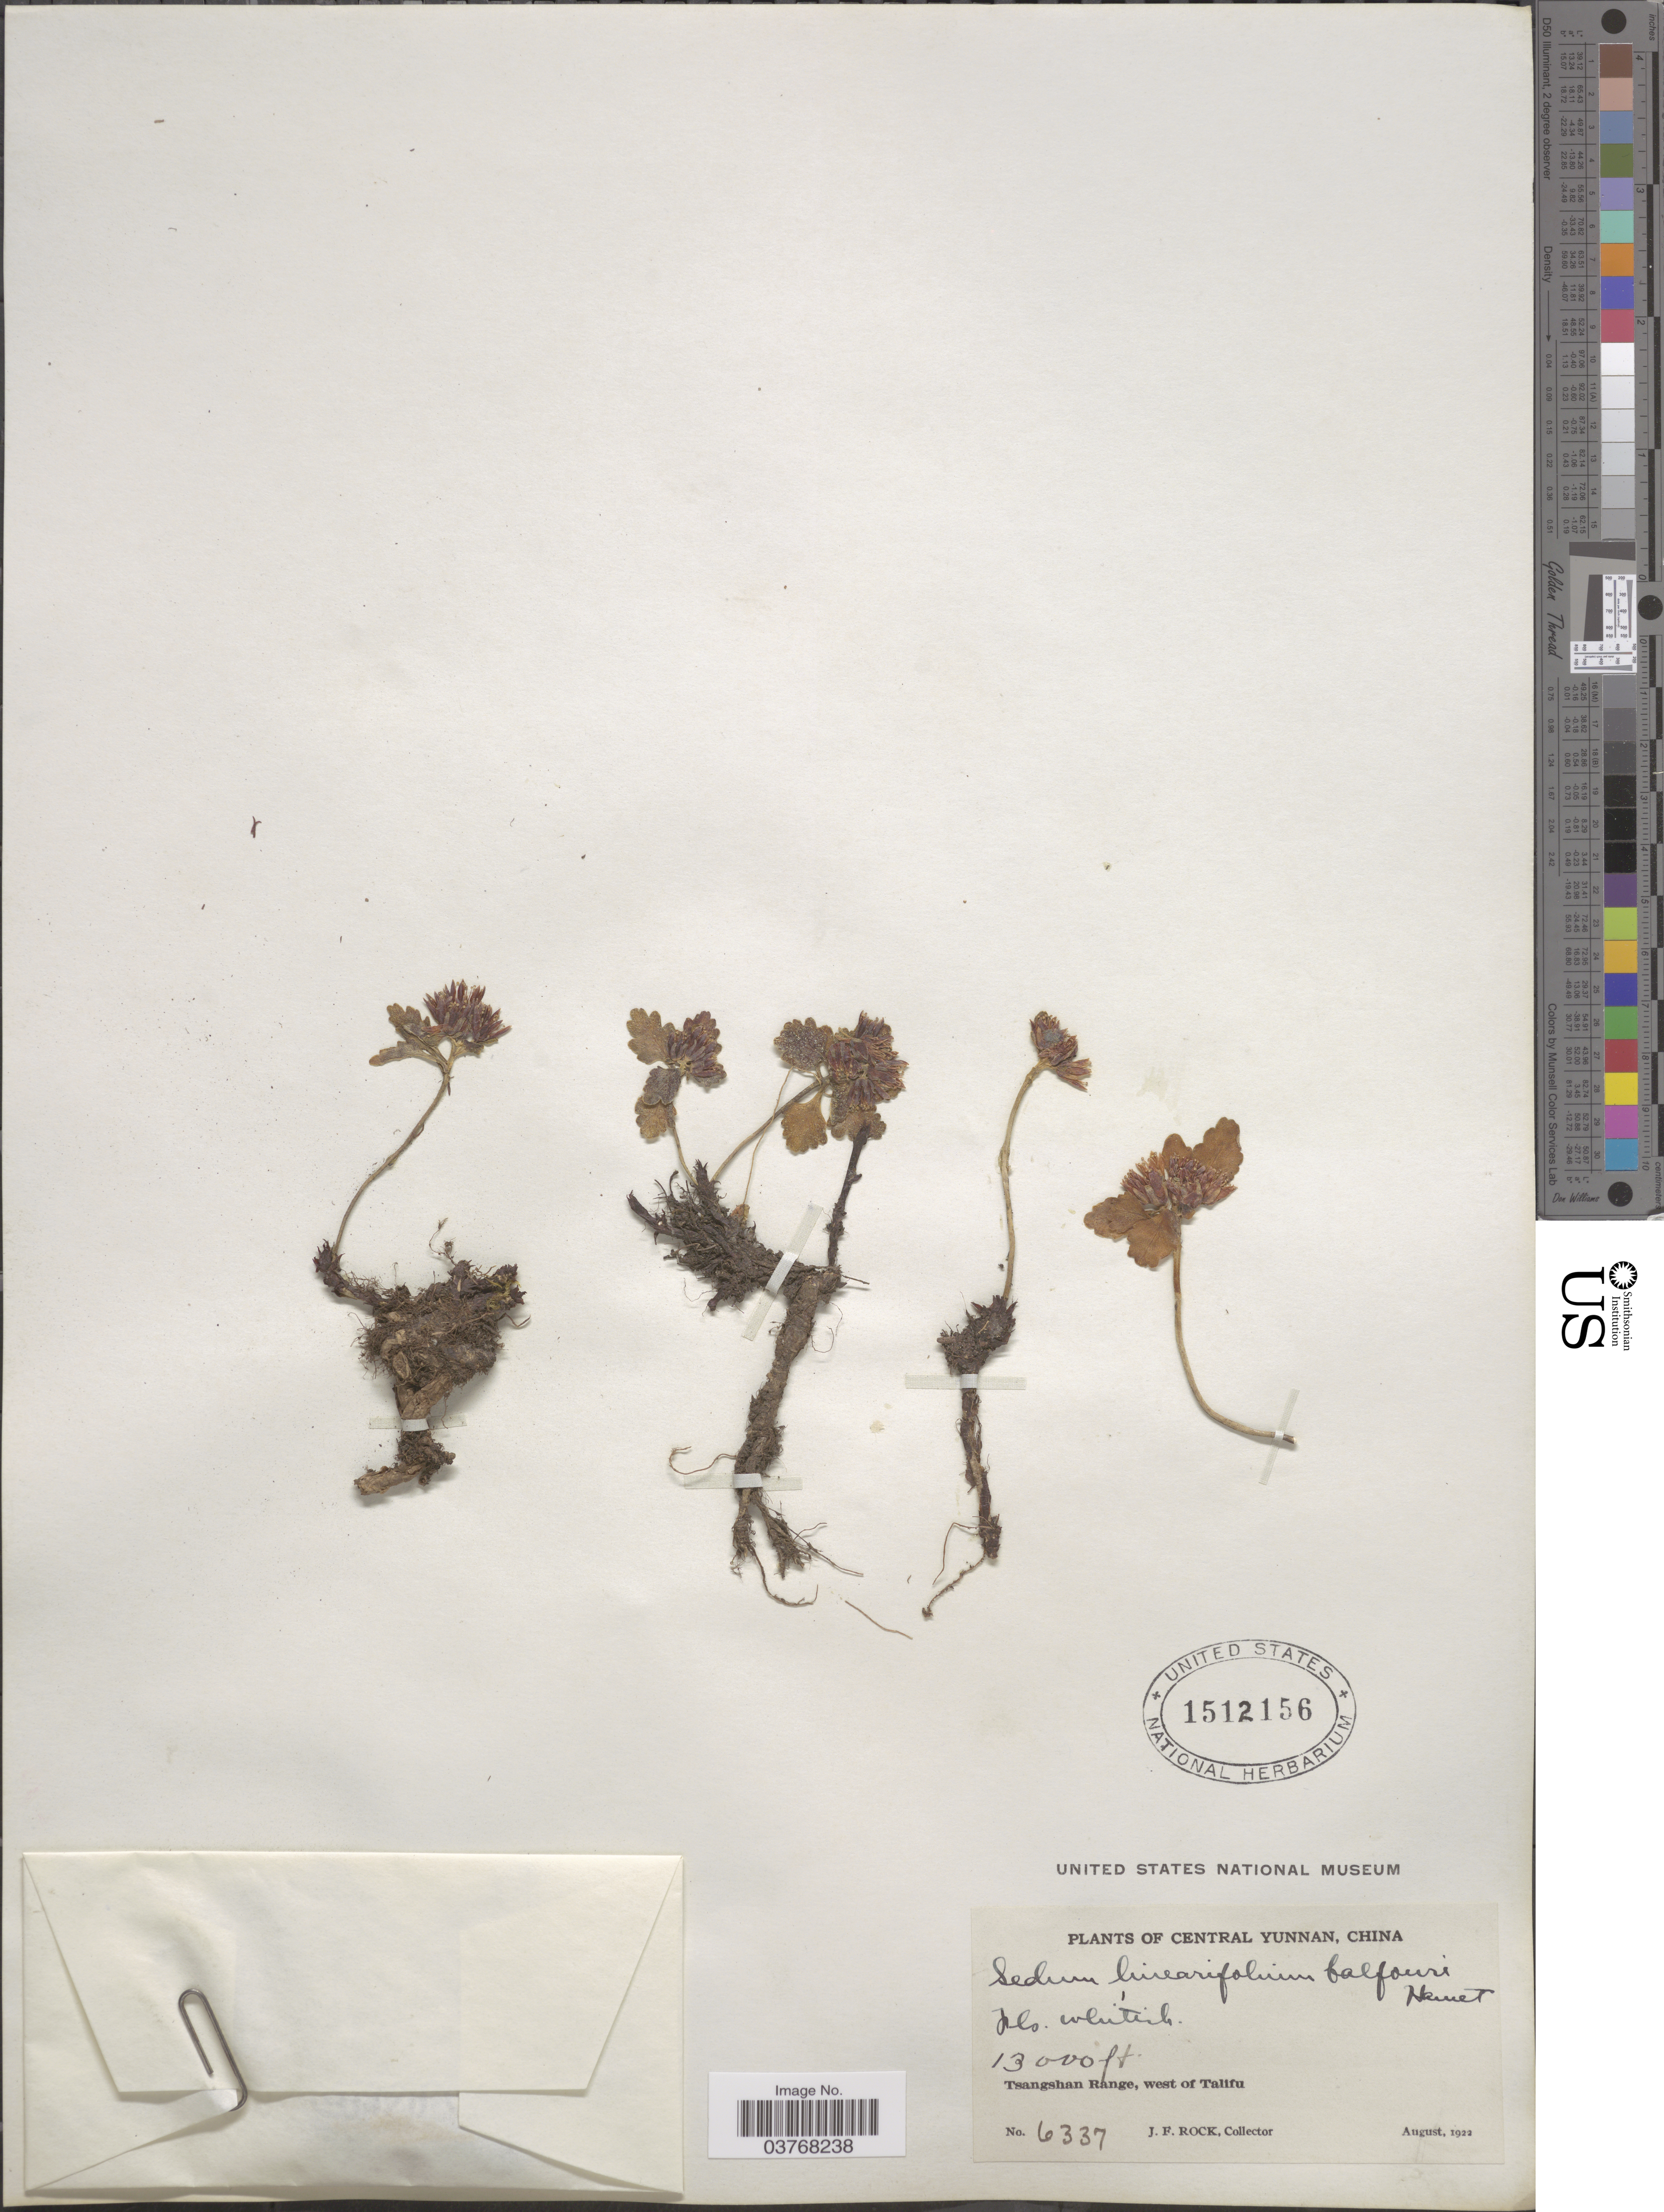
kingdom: Plantae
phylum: Tracheophyta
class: Magnoliopsida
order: Saxifragales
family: Crassulaceae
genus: Rhodiola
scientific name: Rhodiola sinuata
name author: (Royle ex Edgew.) S.H. Fu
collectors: J. Rock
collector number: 6337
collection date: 1922-08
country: China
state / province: Yunnan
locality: Central Yunnan. Tsangshan Range, west of Talifu.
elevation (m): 3962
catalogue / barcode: US 1512156